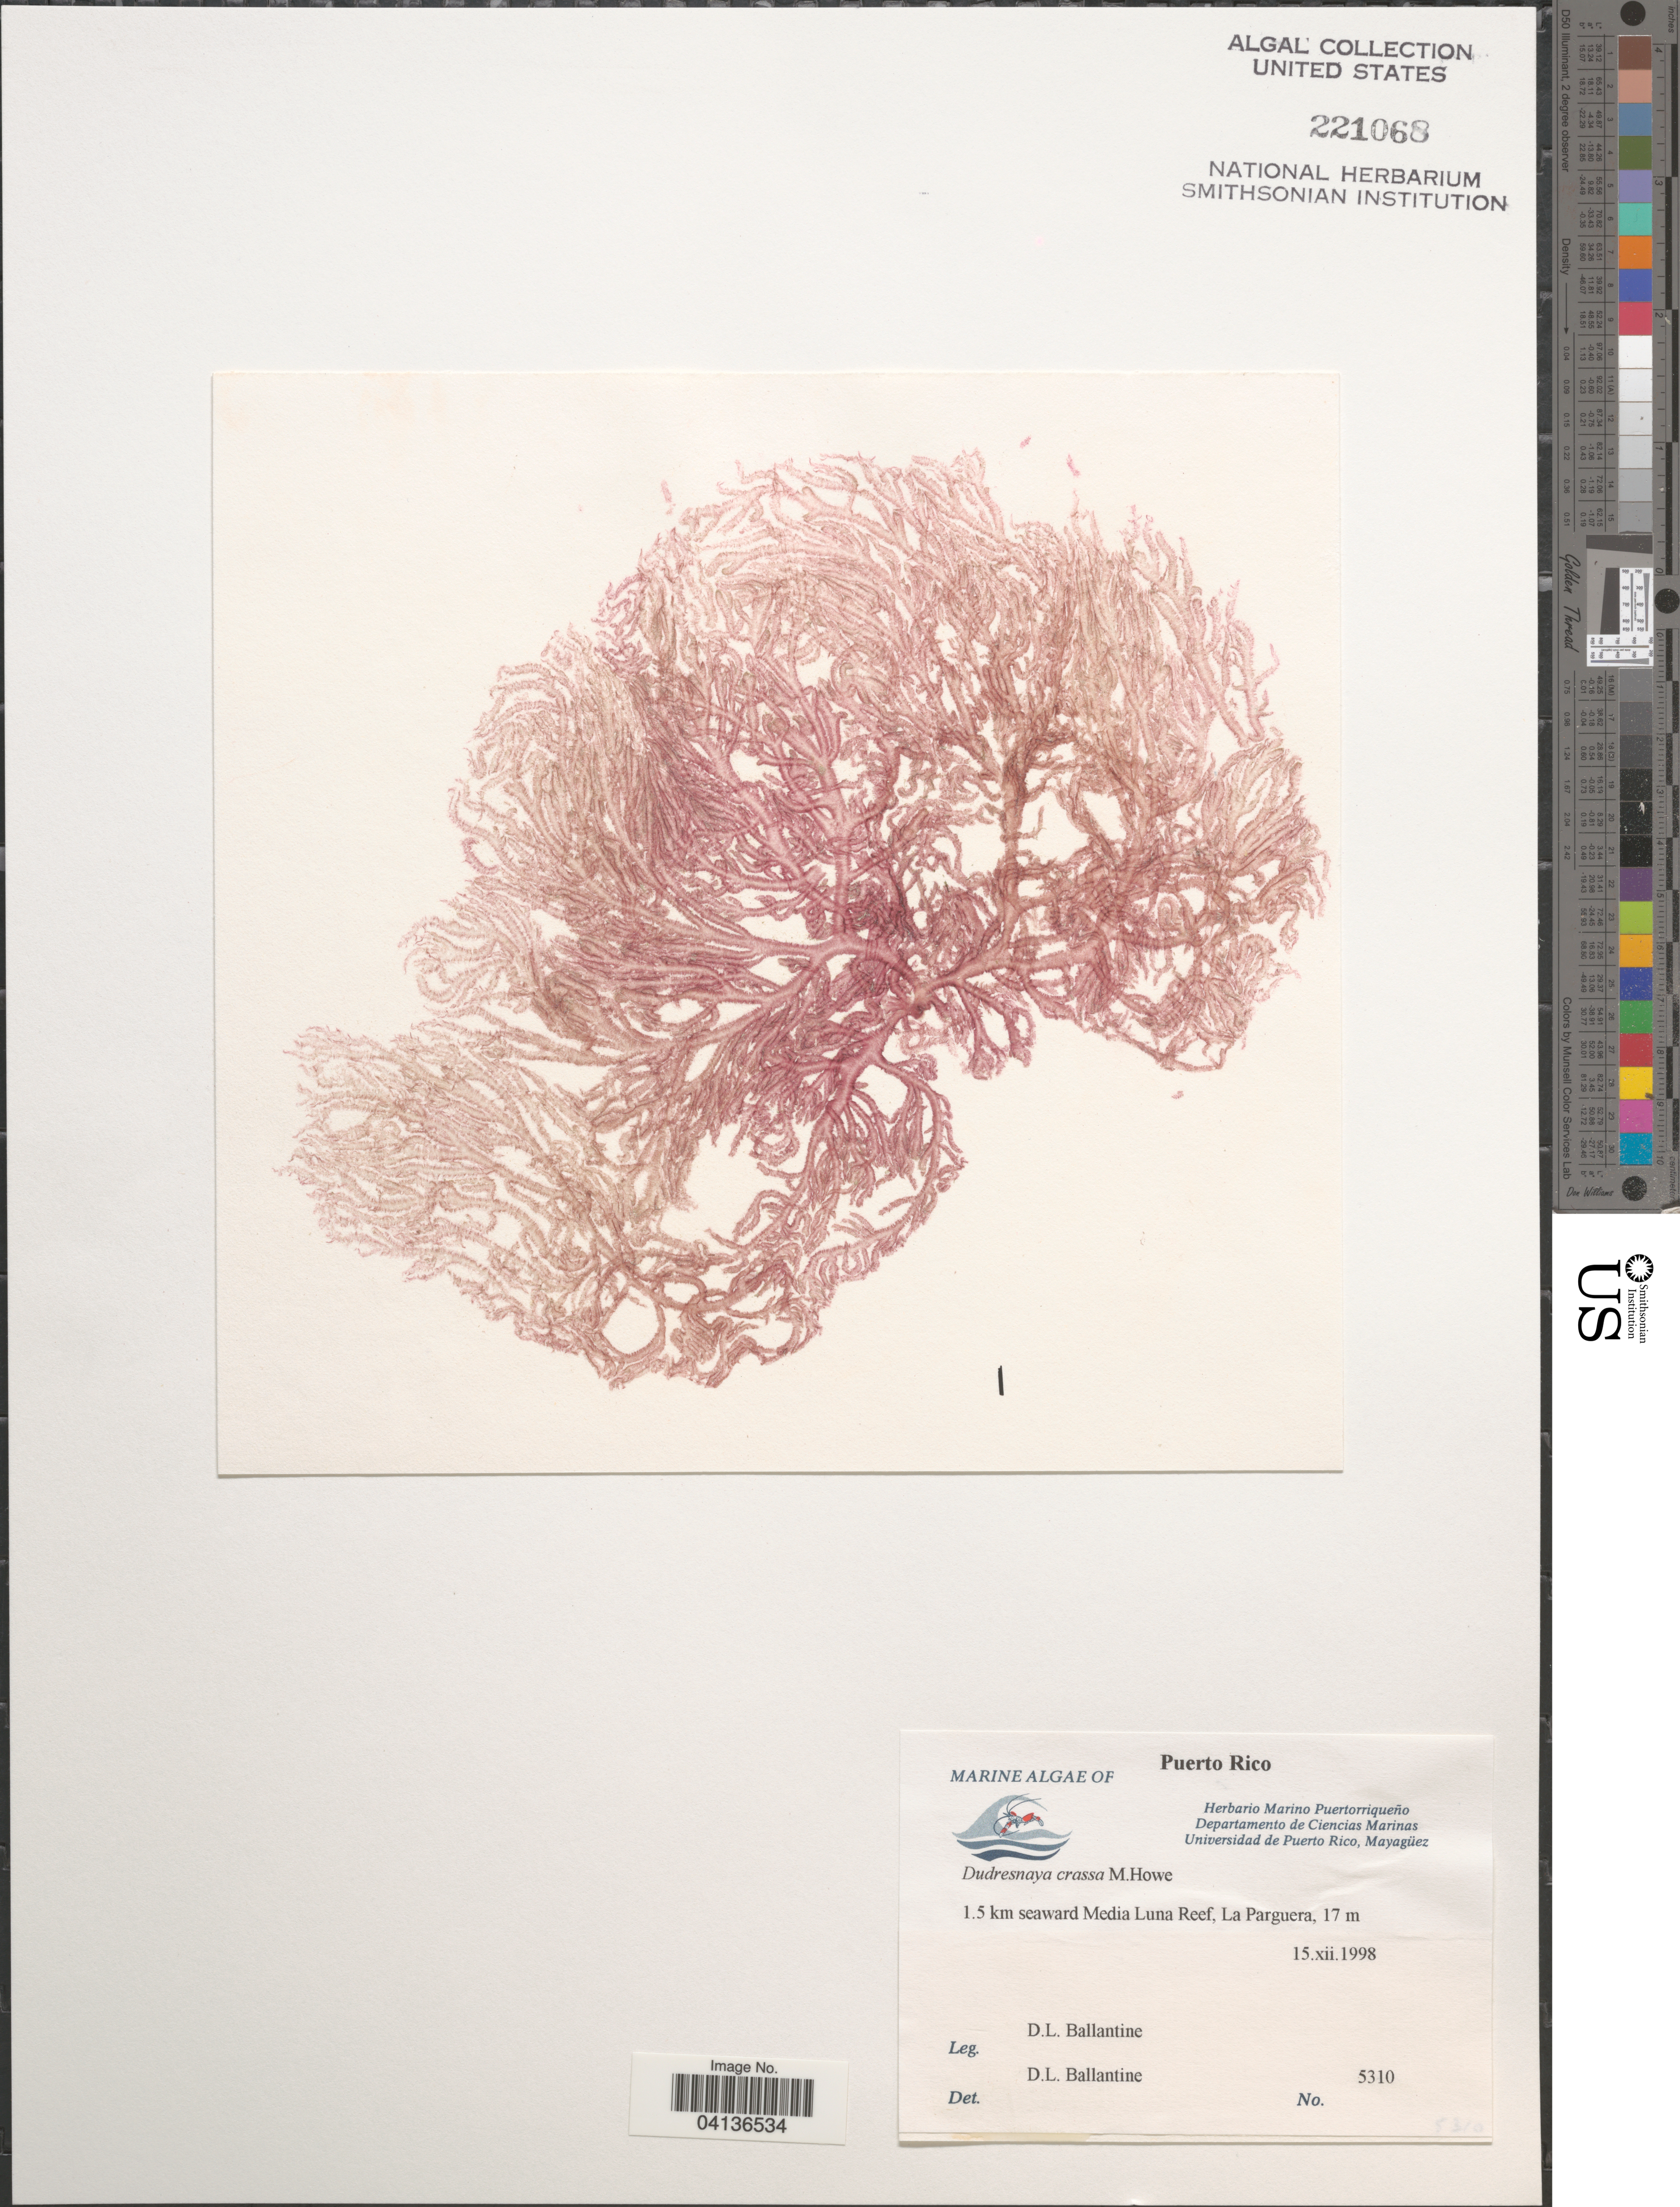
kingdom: Plantae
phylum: Rhodophyta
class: Florideophyceae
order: Gigartinales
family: Dumontiaceae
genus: Dudresnaya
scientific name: Dudresnaya crassa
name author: M. Howe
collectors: D.L. Ballantine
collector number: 5310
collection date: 1998-12-15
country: Puerto Rico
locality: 1.5 km seaward Media Luna Reef, La Parguera.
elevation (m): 17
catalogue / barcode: US 221068